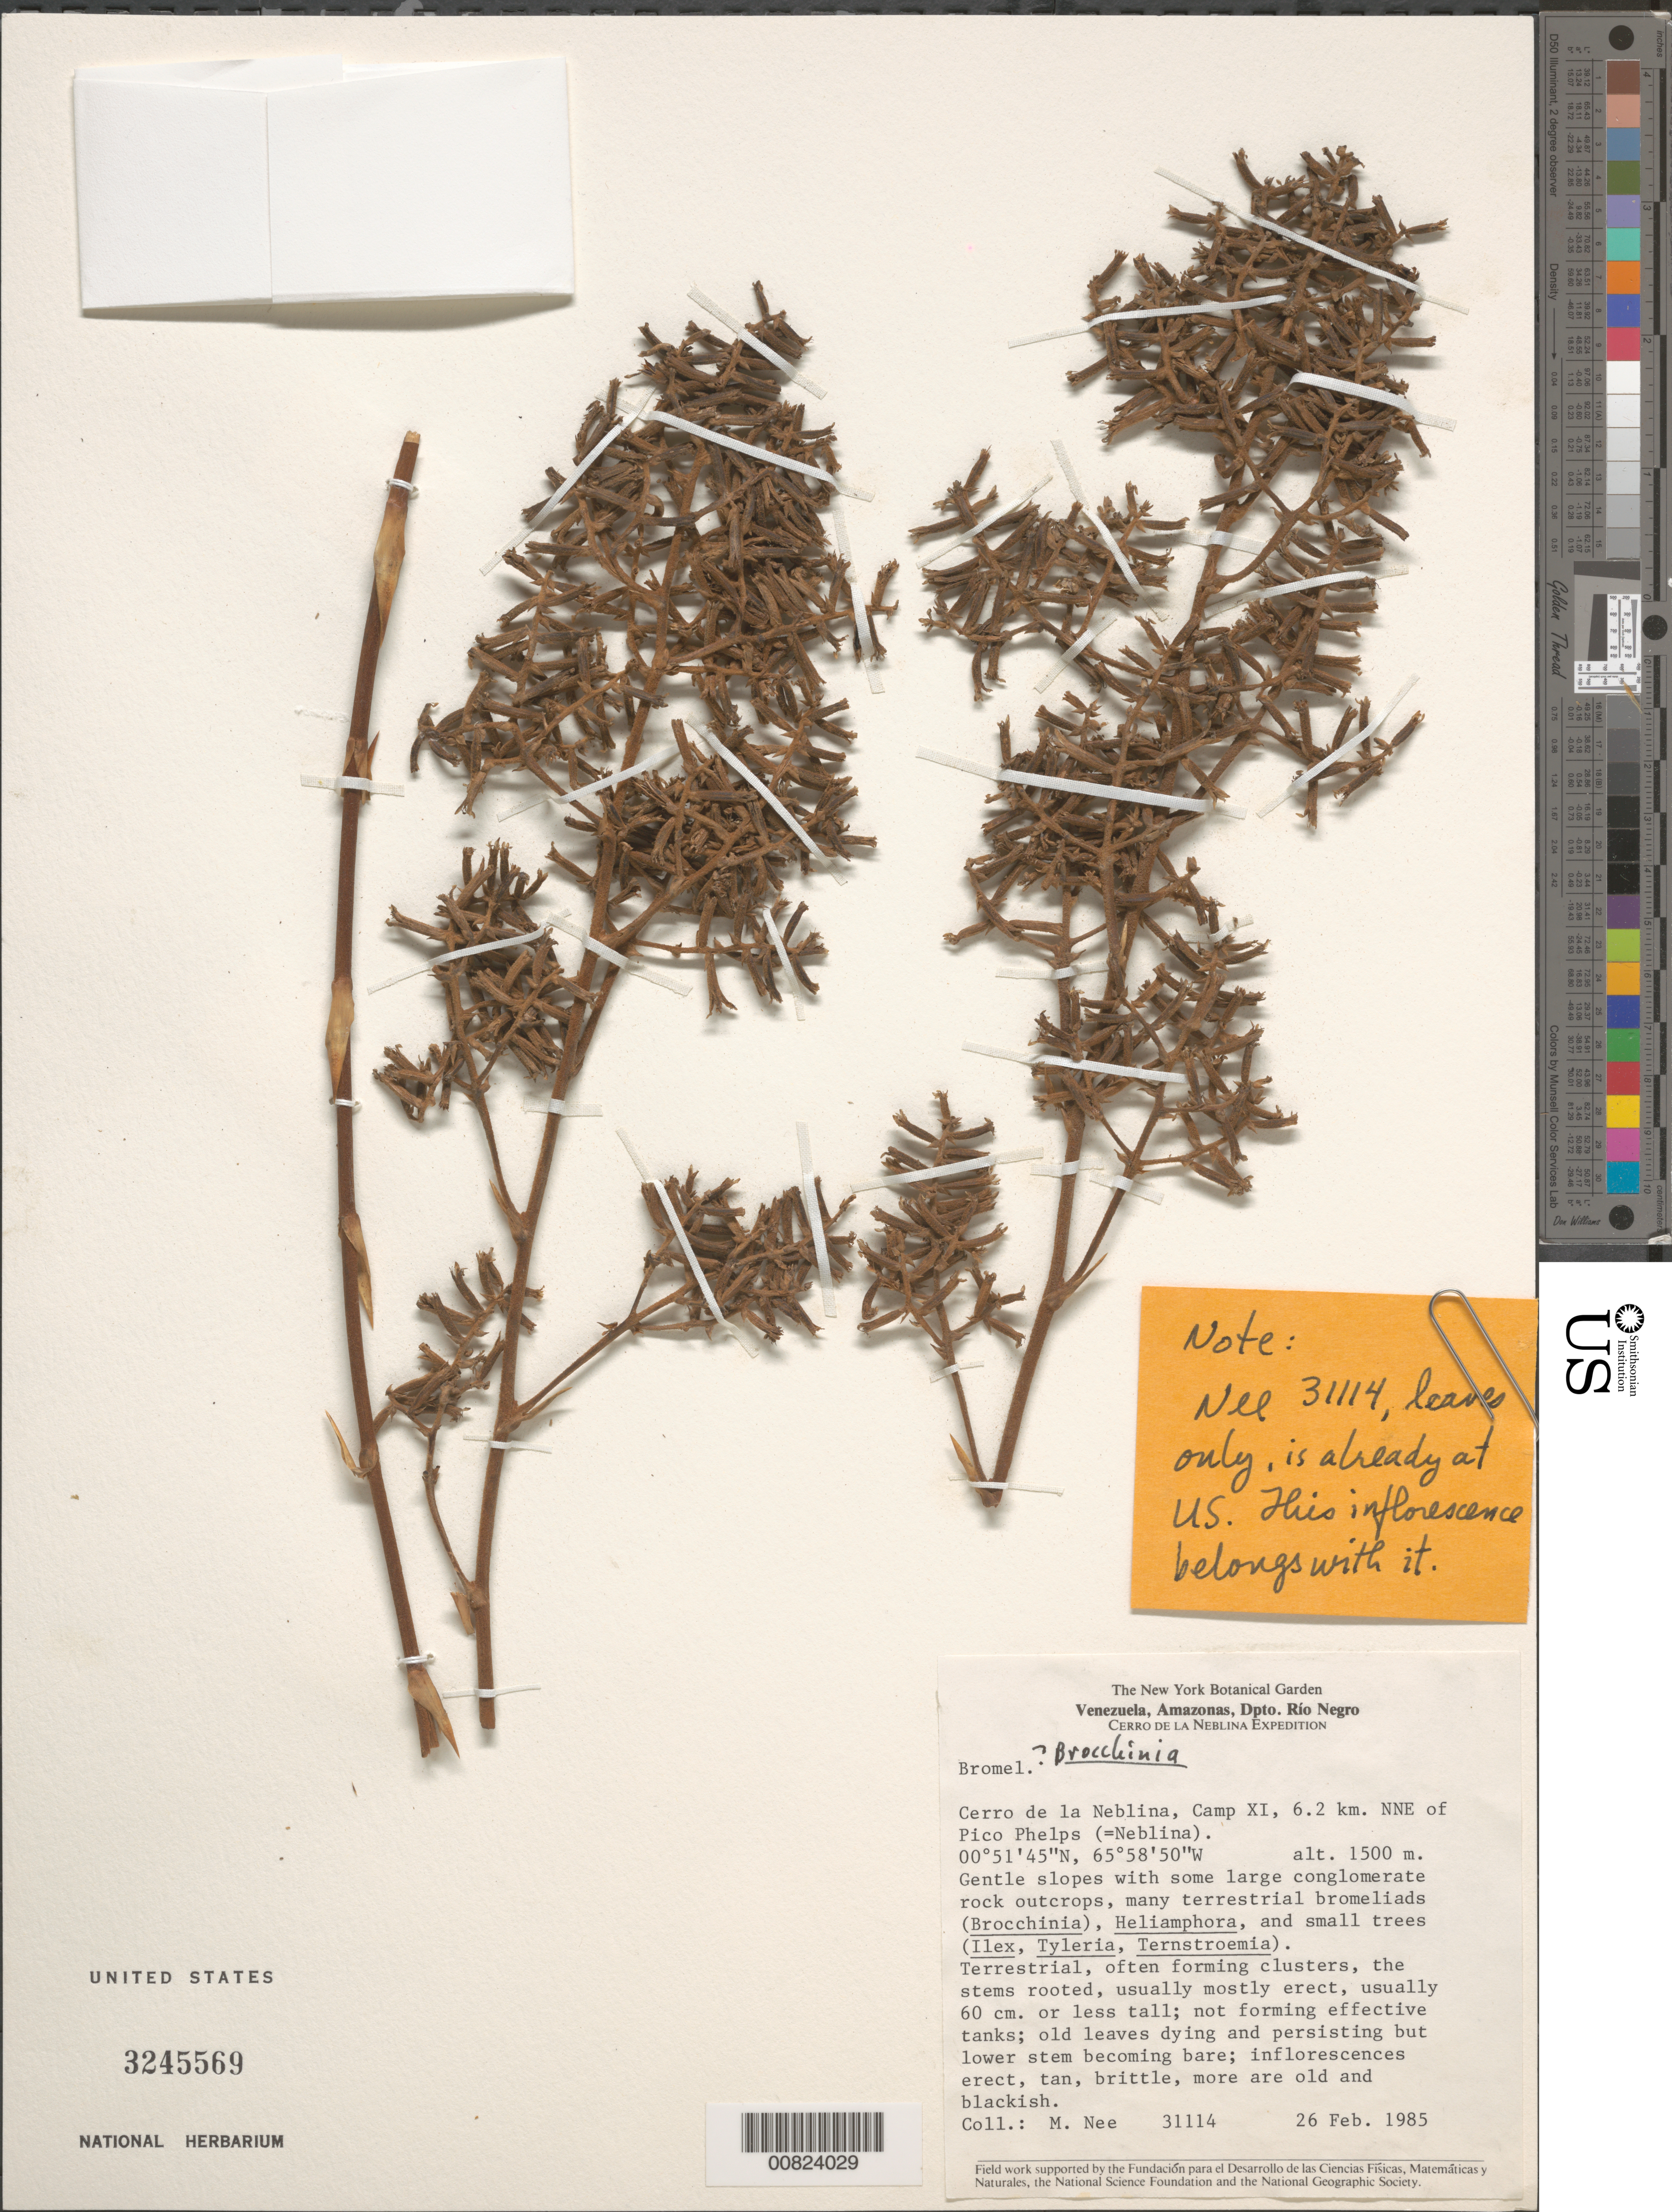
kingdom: Plantae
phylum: Tracheophyta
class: Liliopsida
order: Poales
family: Bromeliaceae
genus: Brocchinia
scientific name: Brocchinia sp.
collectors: M. Nee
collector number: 31114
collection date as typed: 26-Feb-85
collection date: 1985-02-26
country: Venezuela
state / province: Amazonas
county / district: Río Negro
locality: Cerro de la Neblina, Camp XI, 6.2 km NNE of Pico Phelps (=Neblina)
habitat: Gentle slopes with some large conglomerate rock outcrops; With many terrestrial bromeliads (Brocchinia), and Heliamphora, and small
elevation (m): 1500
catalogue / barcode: US 3245569